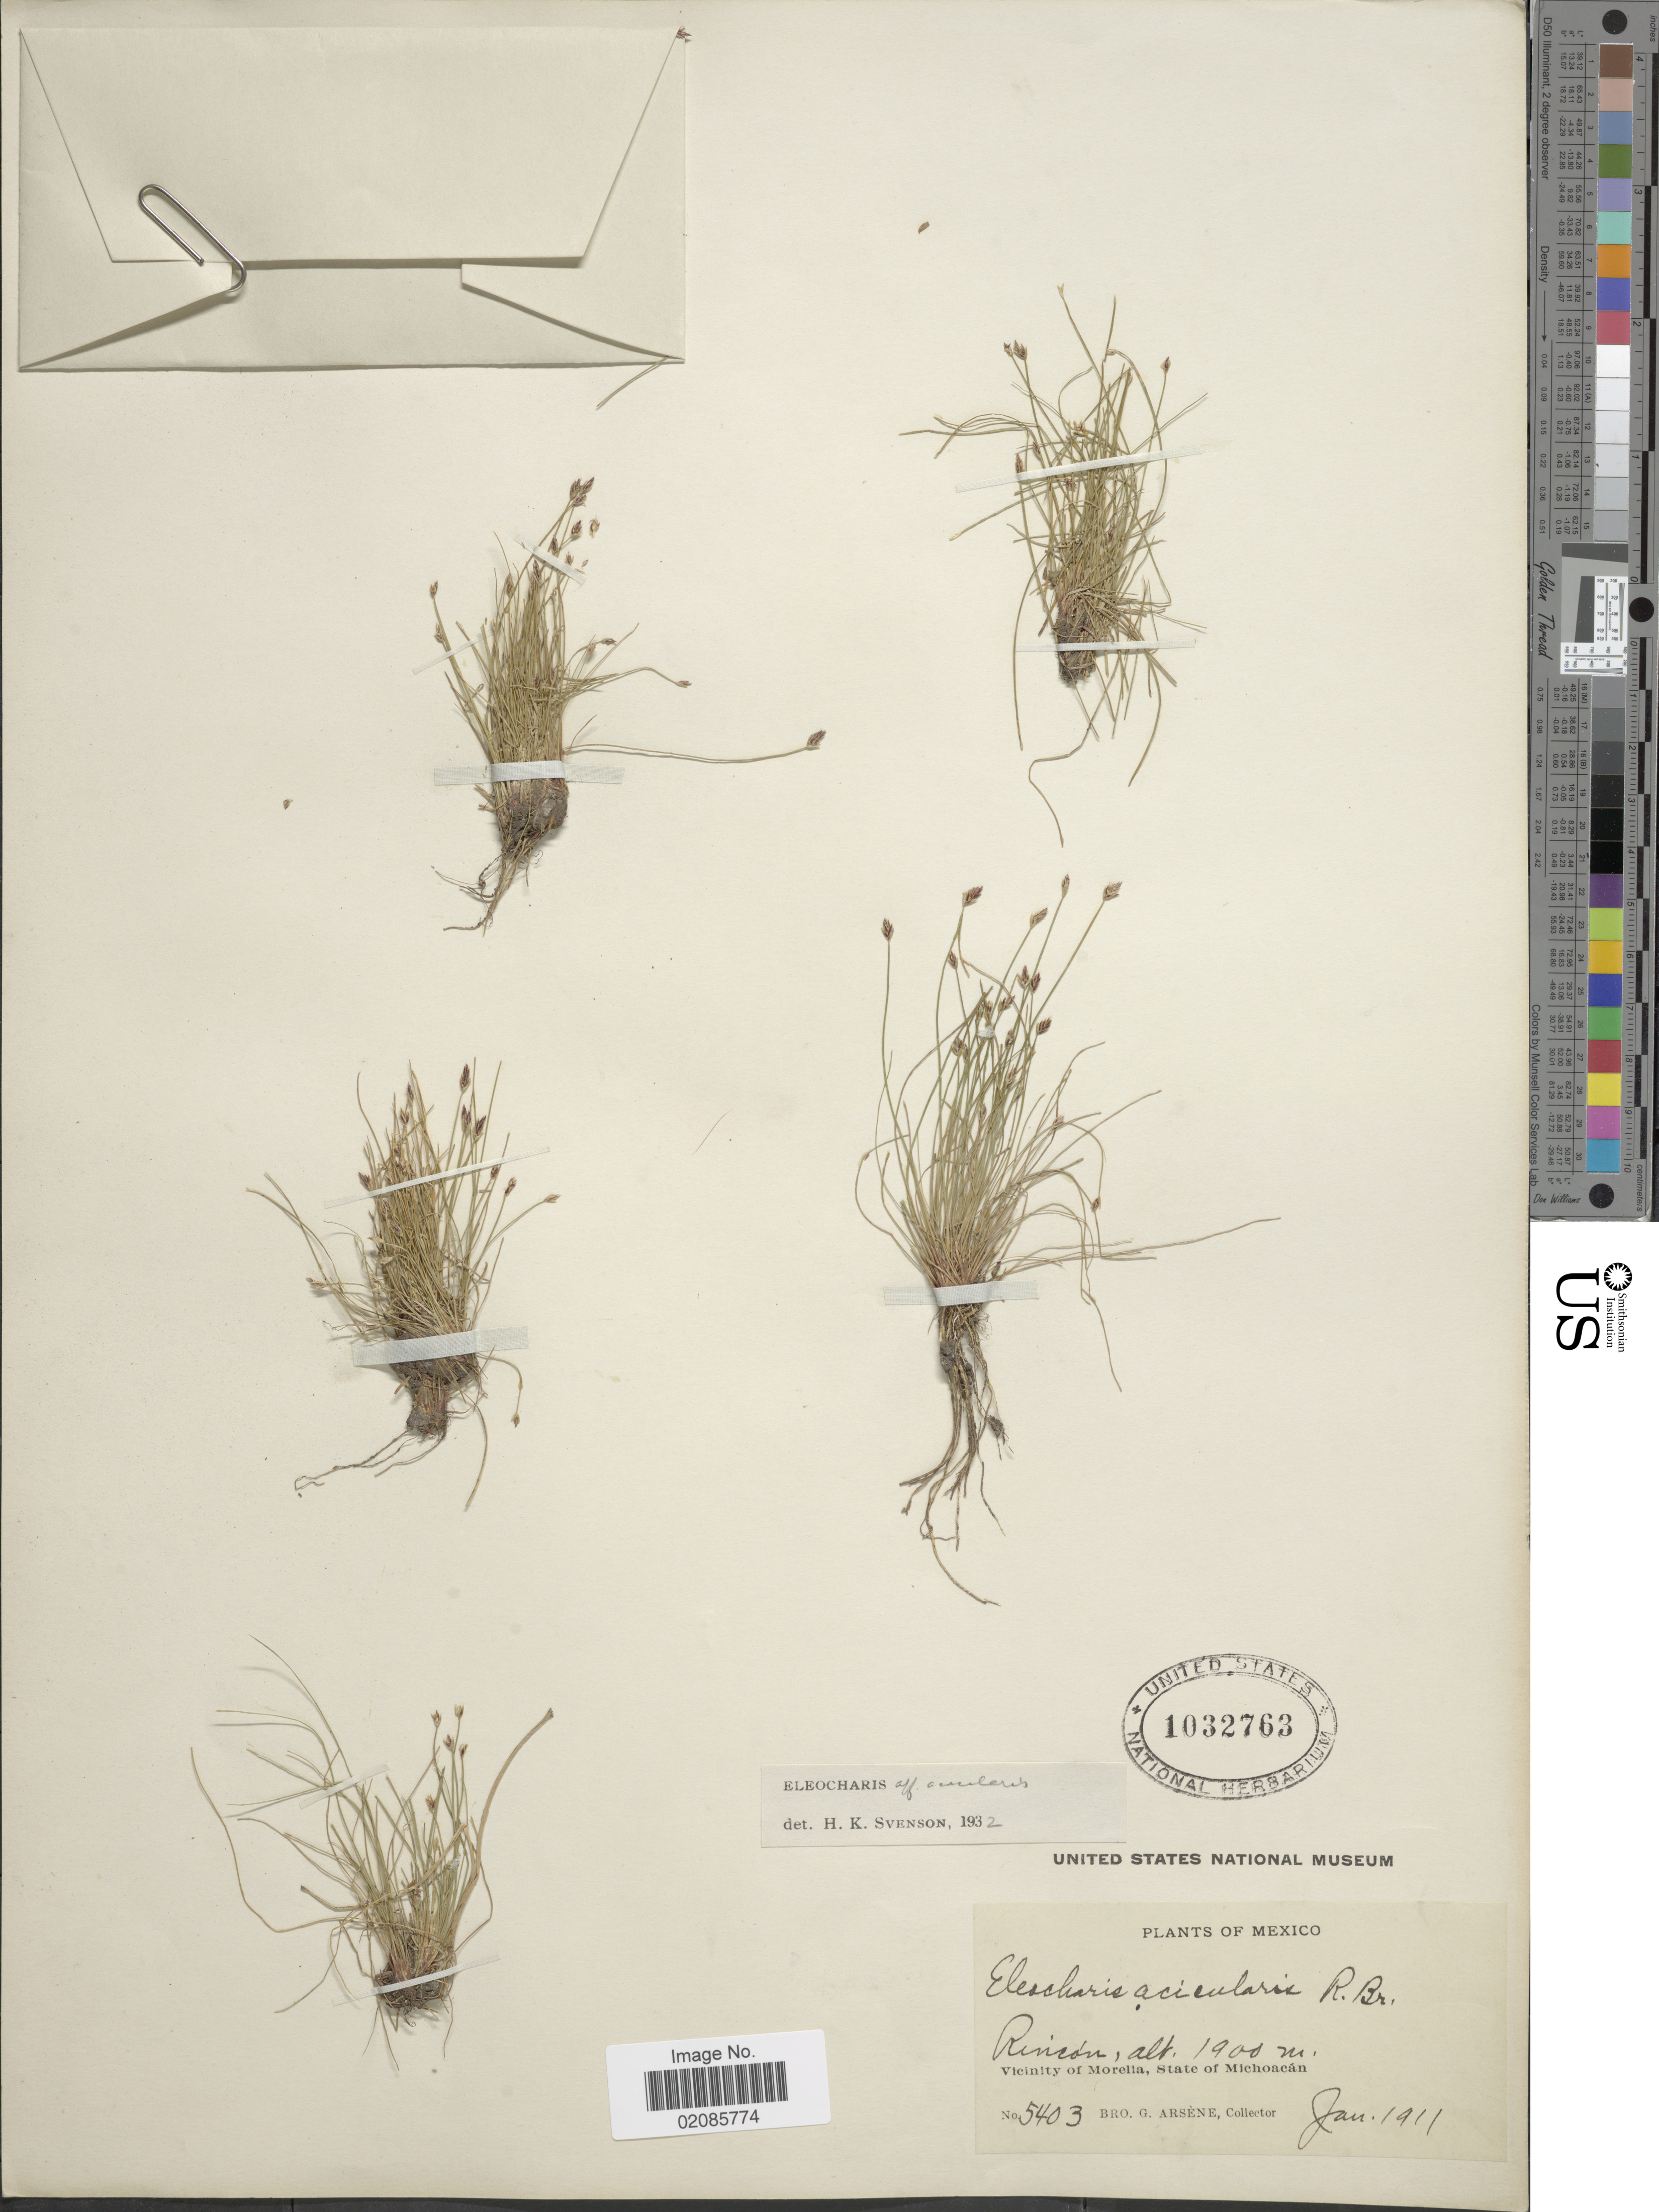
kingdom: Plantae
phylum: Tracheophyta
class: Liliopsida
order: Poales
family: Cyperaceae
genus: Eleocharis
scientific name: Eleocharis nervata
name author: Svenson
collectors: Bro. G. Arsène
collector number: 5403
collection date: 1911-01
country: Mexico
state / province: Michoacán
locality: Rincon, Vicinity of Morelia.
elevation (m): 1900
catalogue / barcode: US 1032763